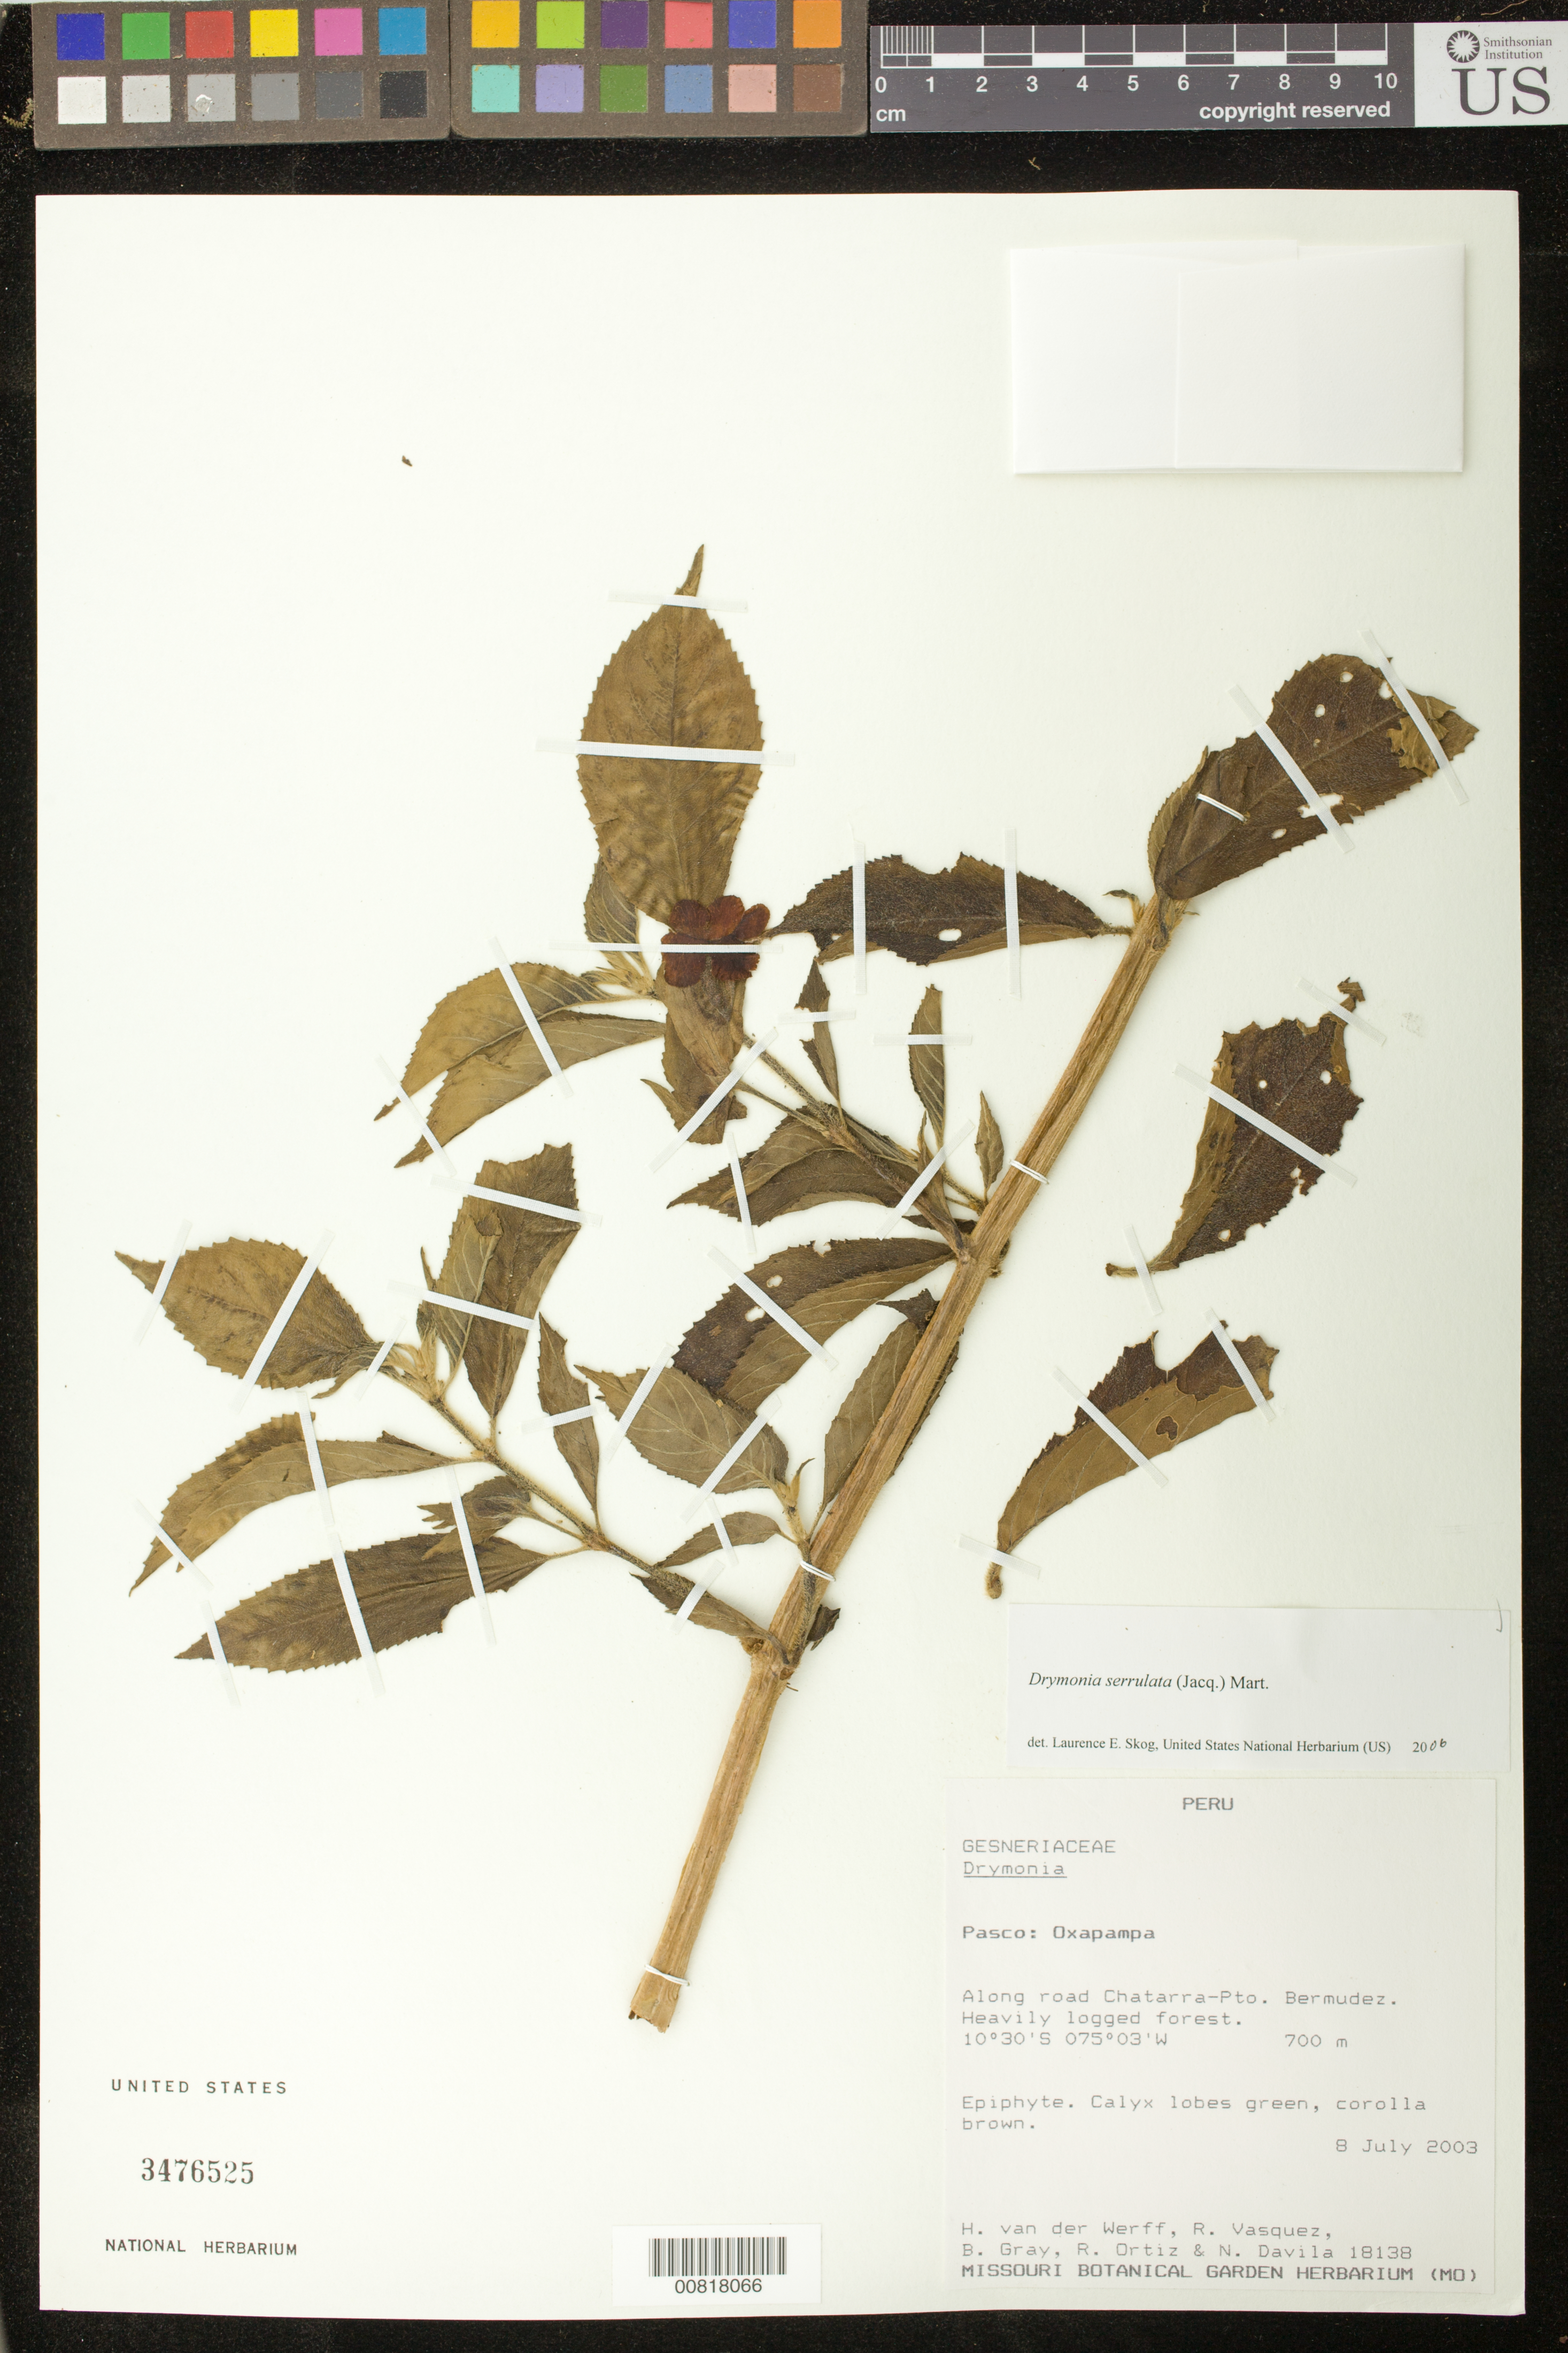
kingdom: Plantae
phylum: Tracheophyta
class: Magnoliopsida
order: Lamiales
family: Gesneriaceae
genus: Drymonia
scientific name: Drymonia serrulata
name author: (Jacq.) Mart.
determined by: Skog, Laurence E.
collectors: H. van der Werff, R. Vásquez, B. Gray, R. del C. Ortiz & N. Davila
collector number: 18138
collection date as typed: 08 Jul 2003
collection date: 2003-07-08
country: Peru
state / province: Pasco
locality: Pasco: Oxapampa. Along road Chatarra-Pto. Bermudez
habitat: Heavily logged forest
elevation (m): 700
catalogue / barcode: US 3476525